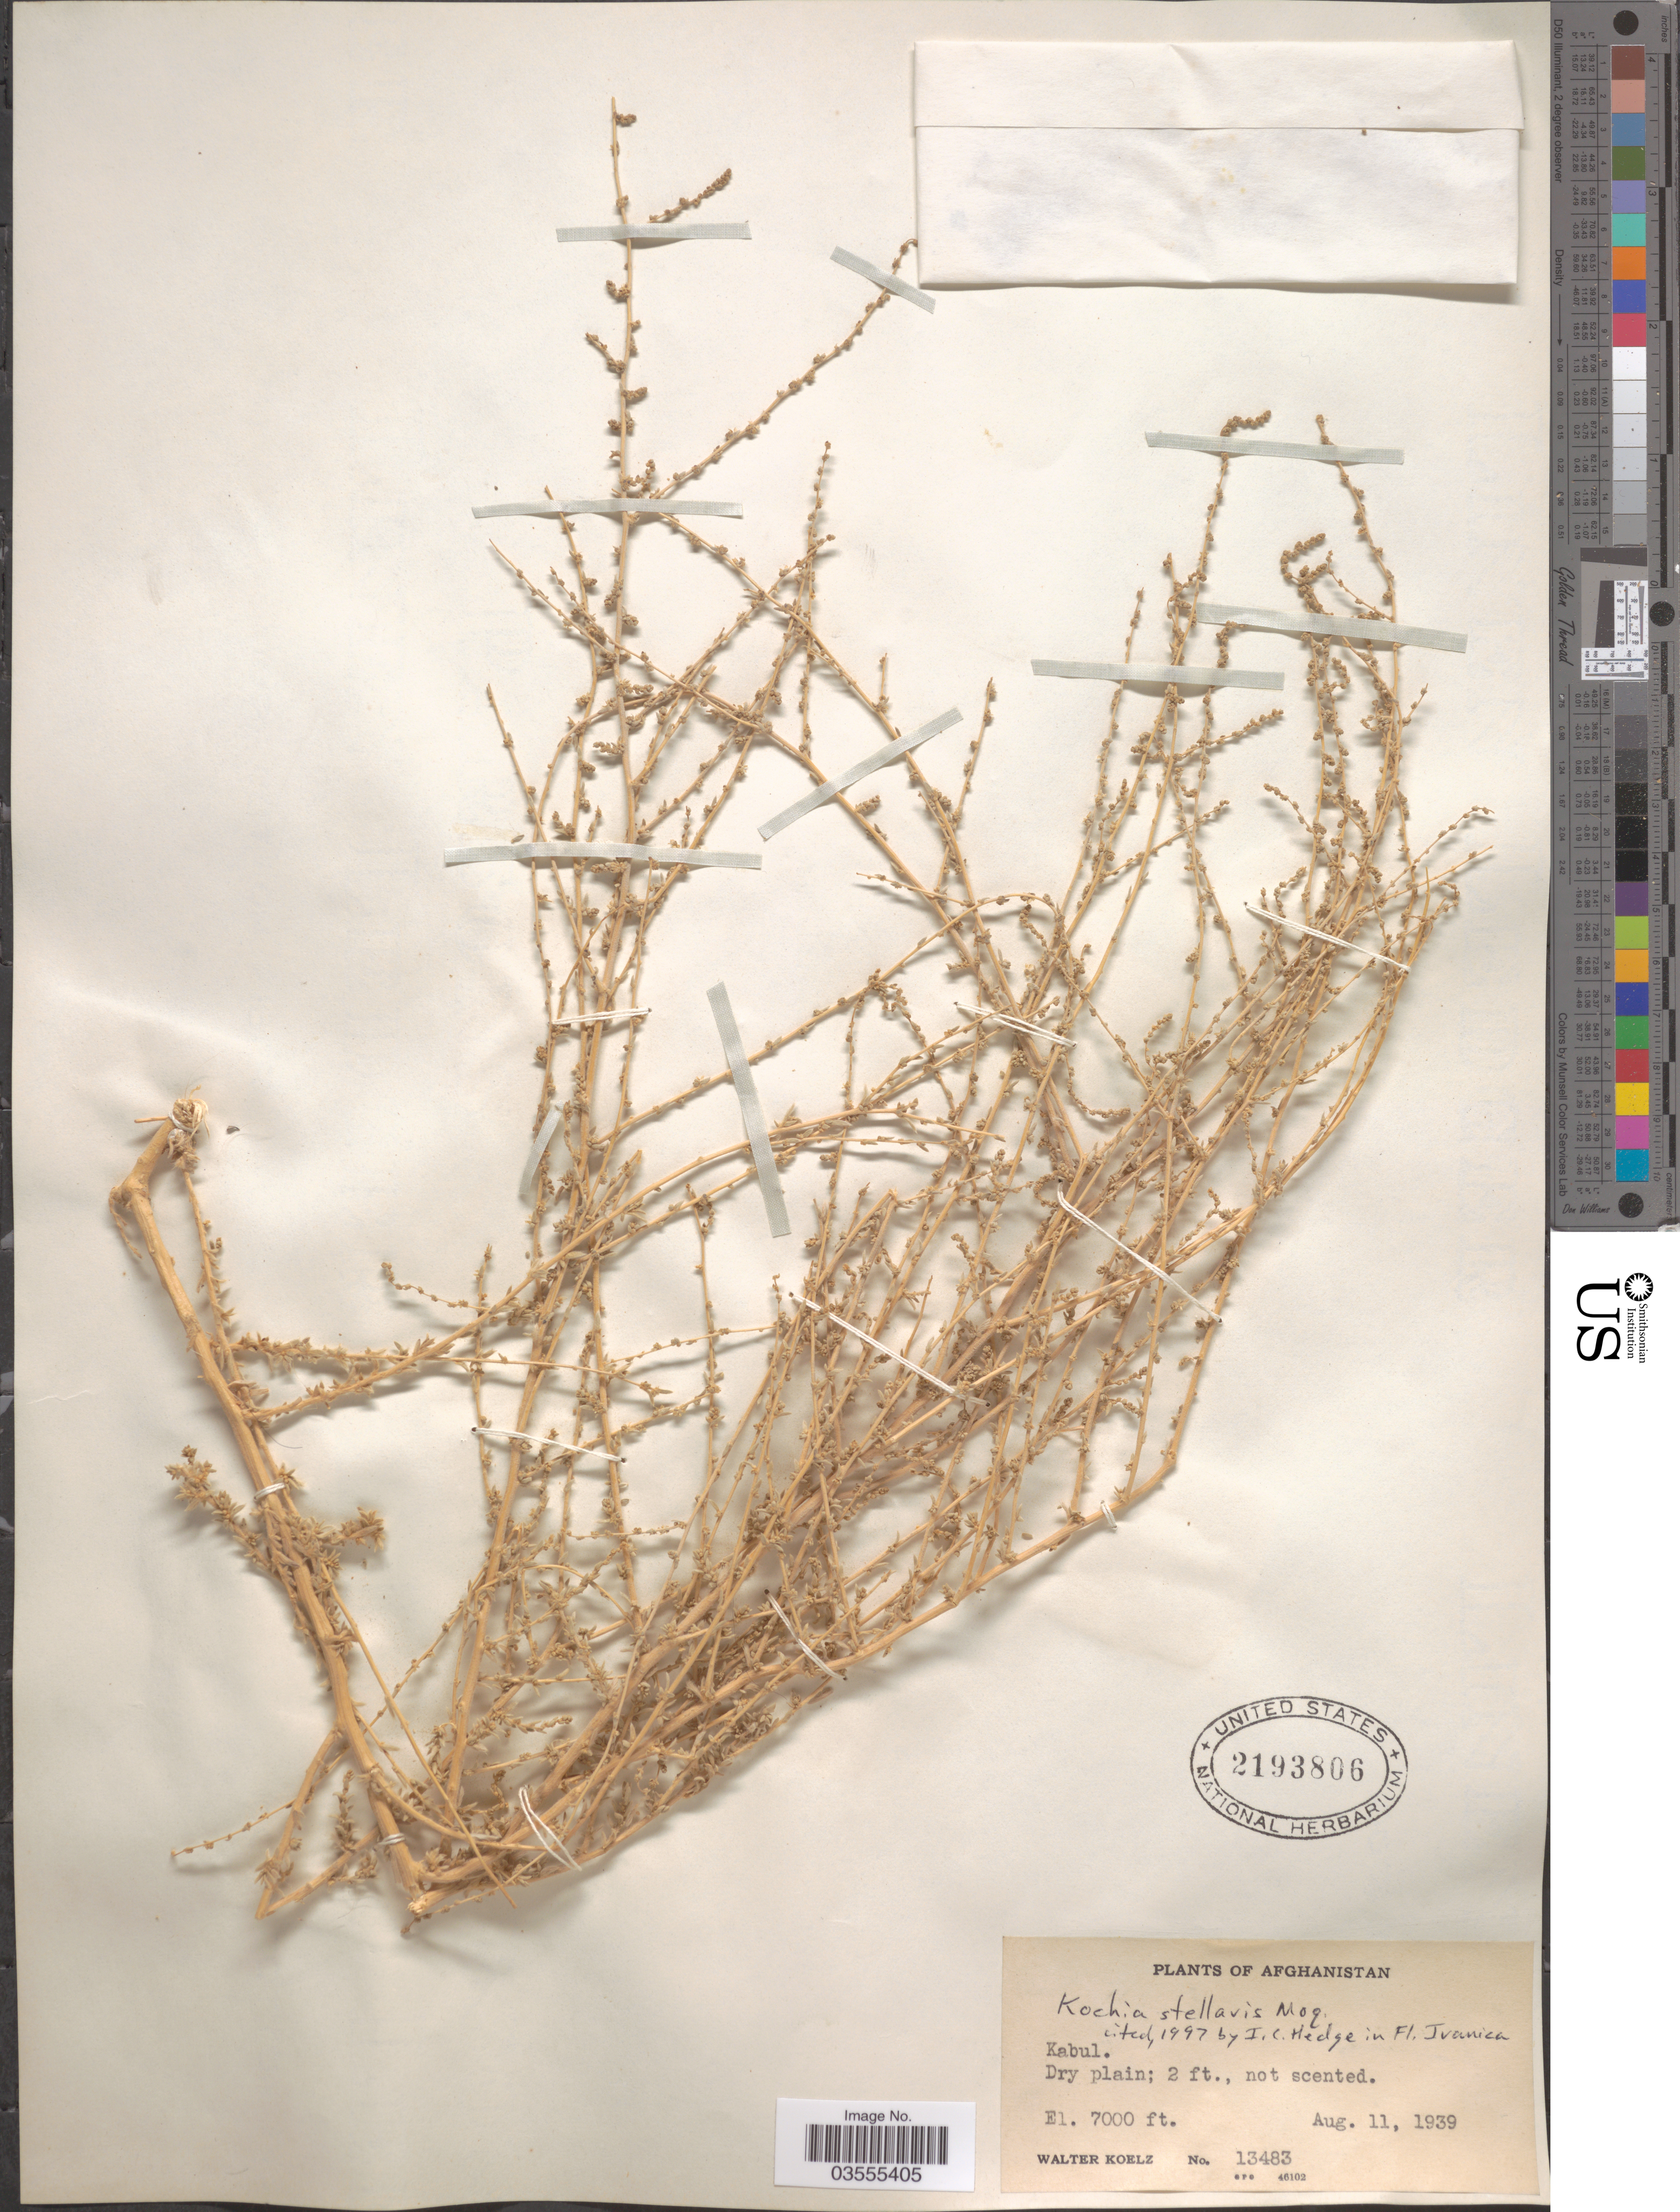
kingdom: Plantae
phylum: Tracheophyta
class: Magnoliopsida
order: Caryophyllales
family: Amaranthaceae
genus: Bassia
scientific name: Bassia stellaris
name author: (Moq.) Bornm.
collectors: W. N. Koelz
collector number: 13483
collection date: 1939-08-11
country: Afghanistan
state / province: Kabul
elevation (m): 2134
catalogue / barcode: US 2193806